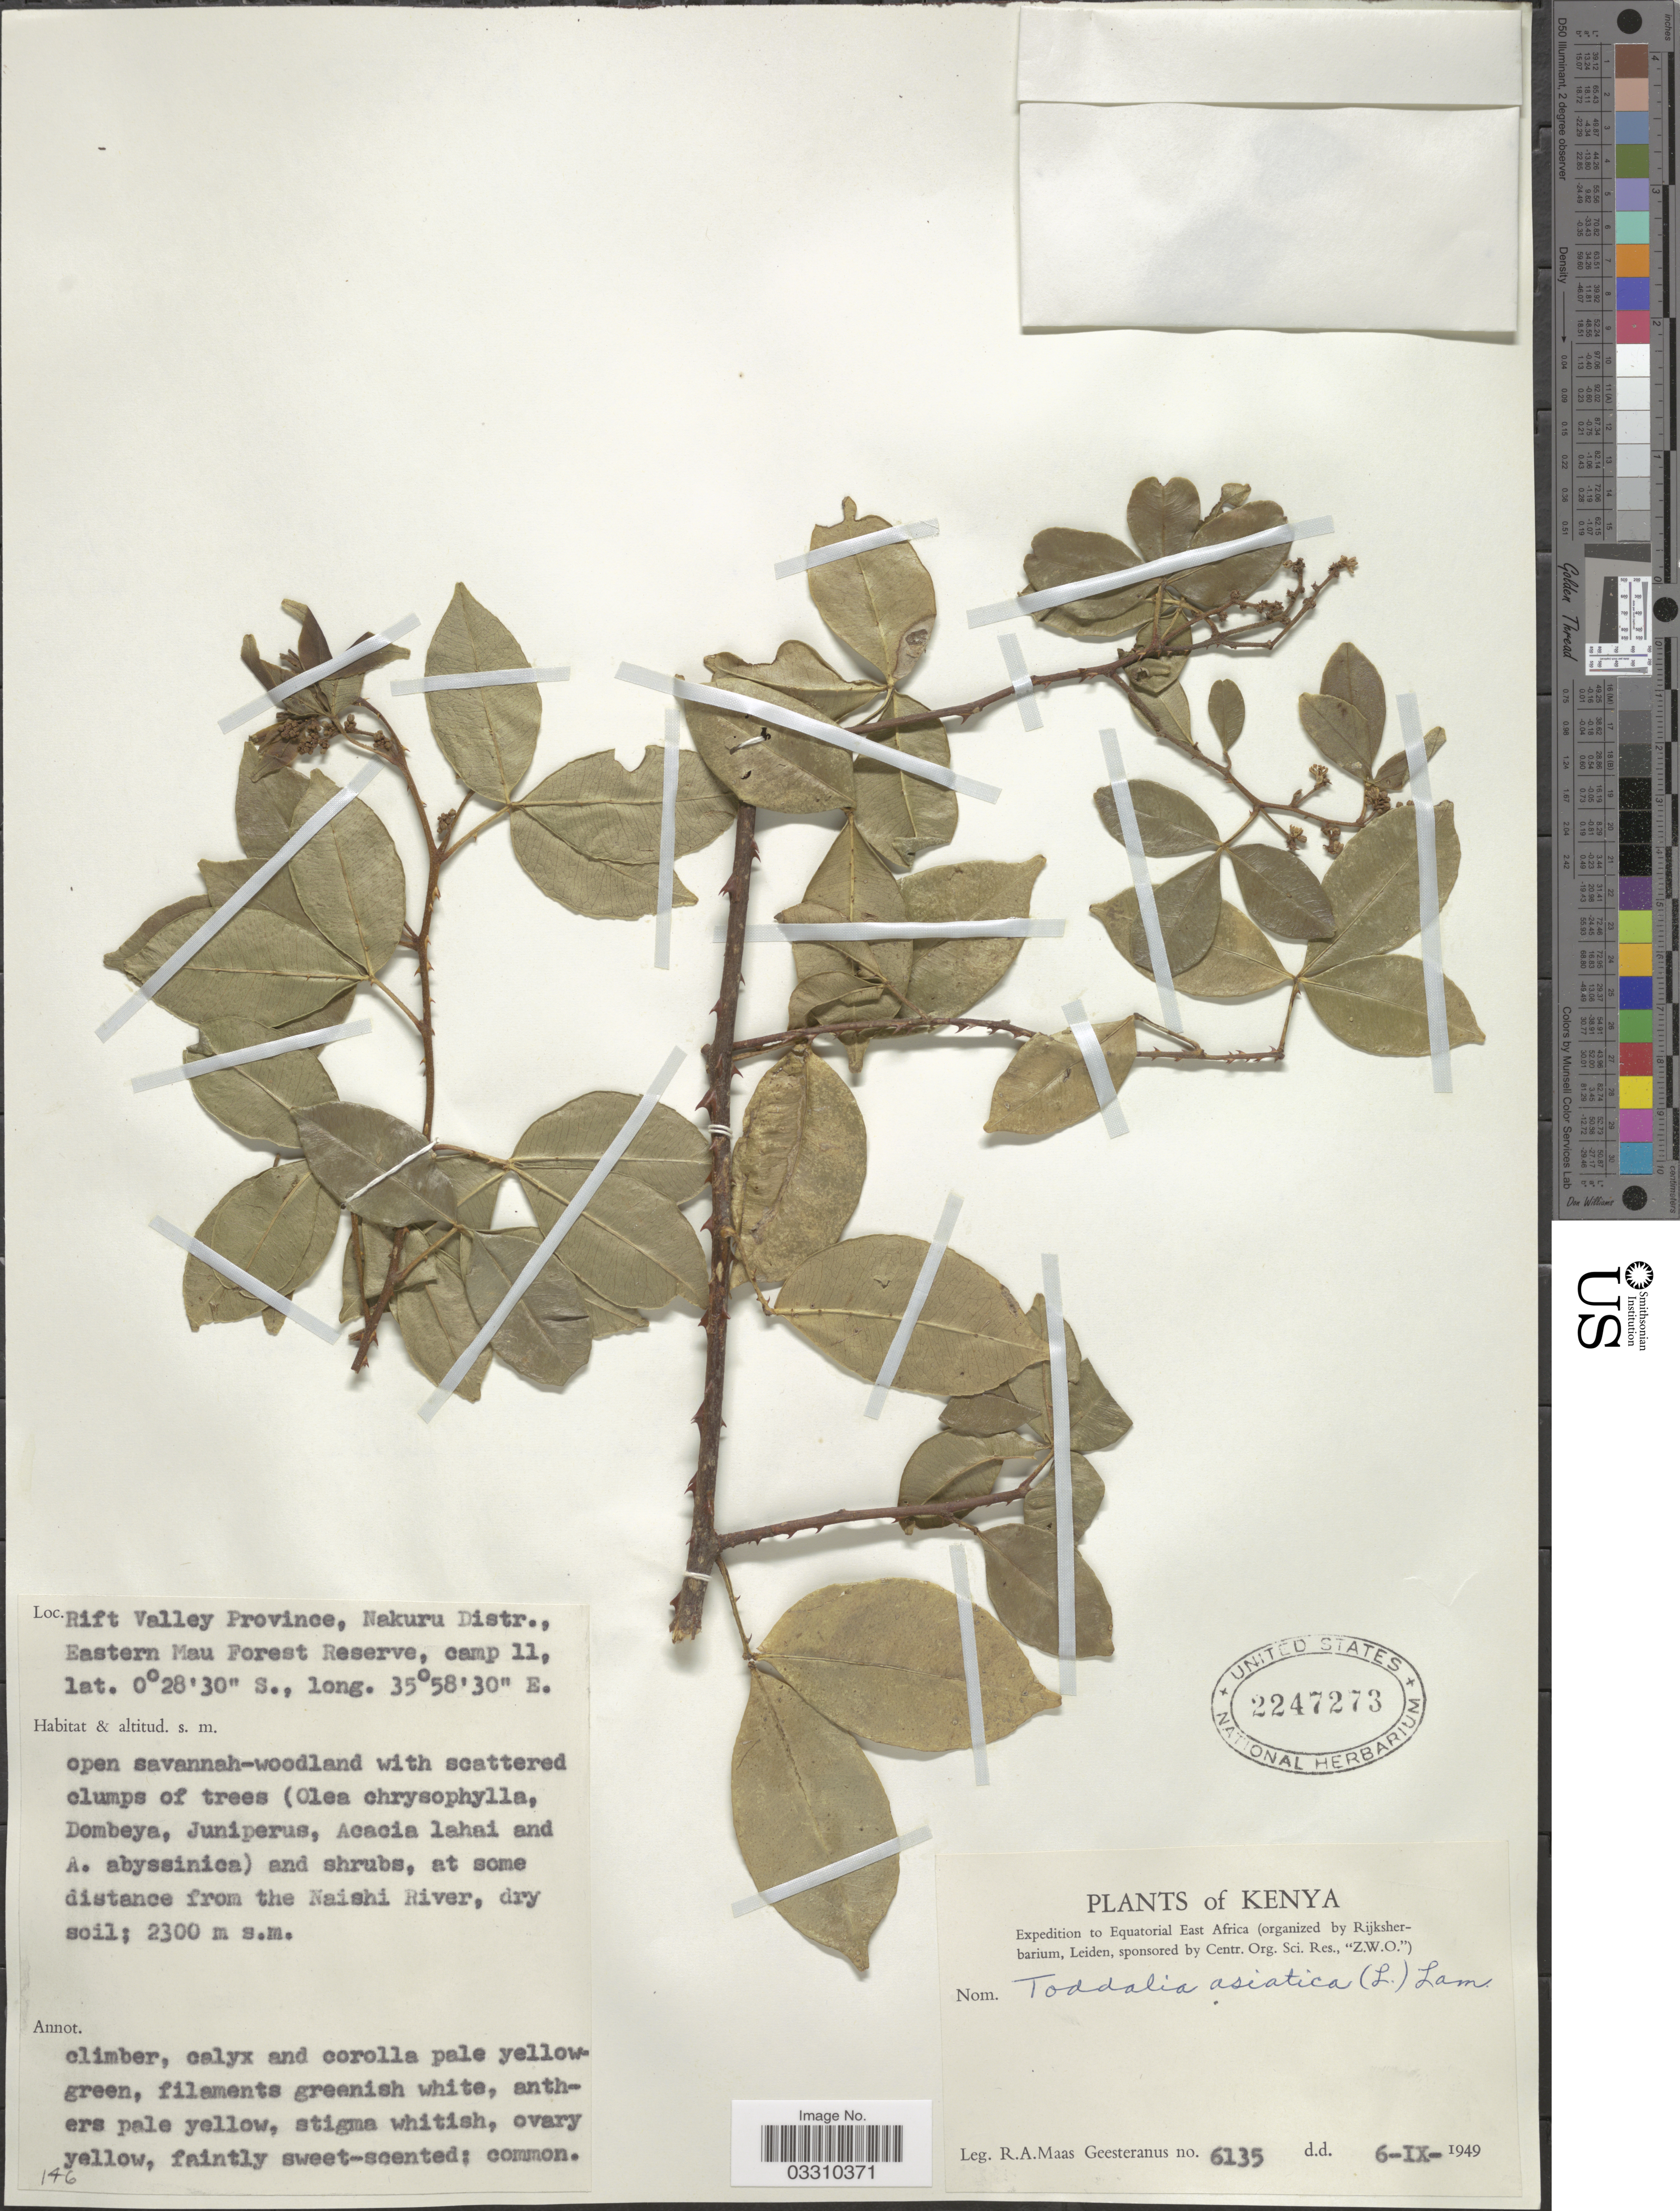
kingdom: Plantae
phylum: Tracheophyta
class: Magnoliopsida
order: Sapindales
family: Rutaceae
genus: Zanthoxylum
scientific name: Zanthoxylum asiaticum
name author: (L.) Appelhans et al.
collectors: R. A. Maas Geesteranus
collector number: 6135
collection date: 1949-09-06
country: Kenya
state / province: Nakuru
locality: Equatorial East Africa, Rift Valley Province, Nakuru Distr., Eastern Mau Forest Reserve, camp 11. At some distance from the Naishi River.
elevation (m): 2300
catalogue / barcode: US 2247273